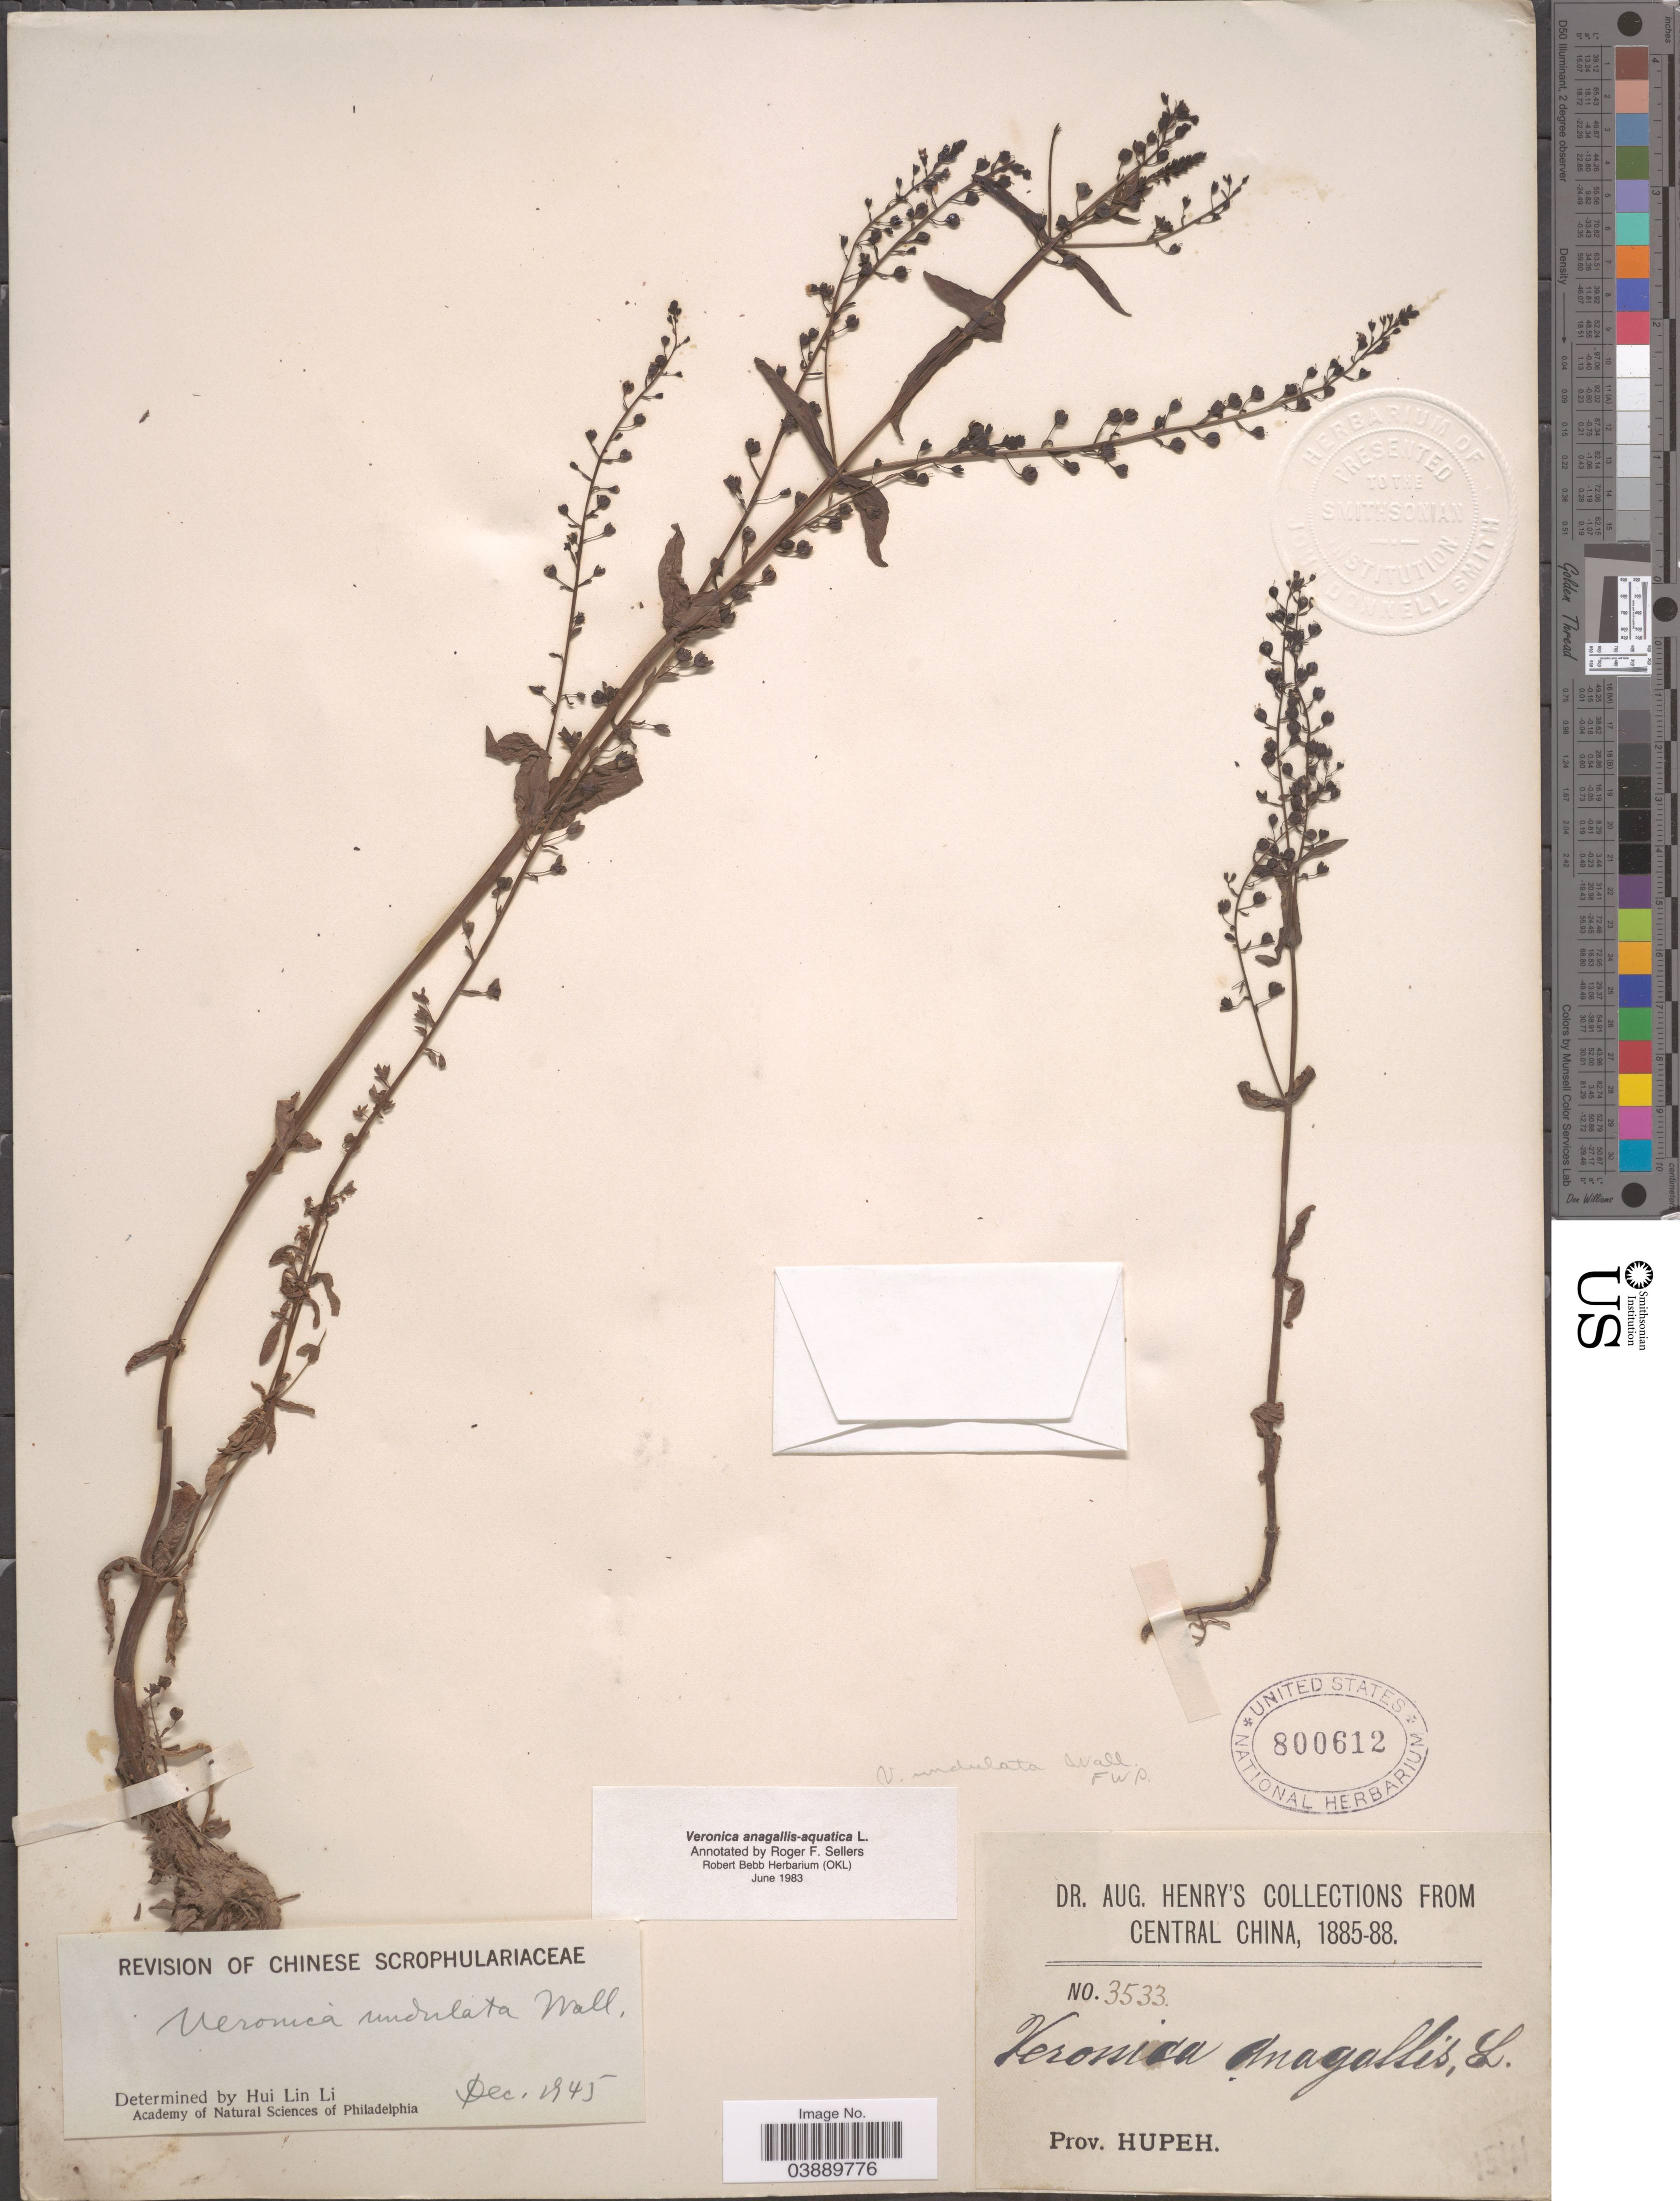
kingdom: Plantae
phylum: Tracheophyta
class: Magnoliopsida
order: Lamiales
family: Plantaginaceae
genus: Veronica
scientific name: Veronica anagallis-aquatica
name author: L.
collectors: A. Henry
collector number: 3533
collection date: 1885/1888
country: China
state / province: Hubei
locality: Central China. Prov. Hupeh.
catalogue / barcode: US 800612